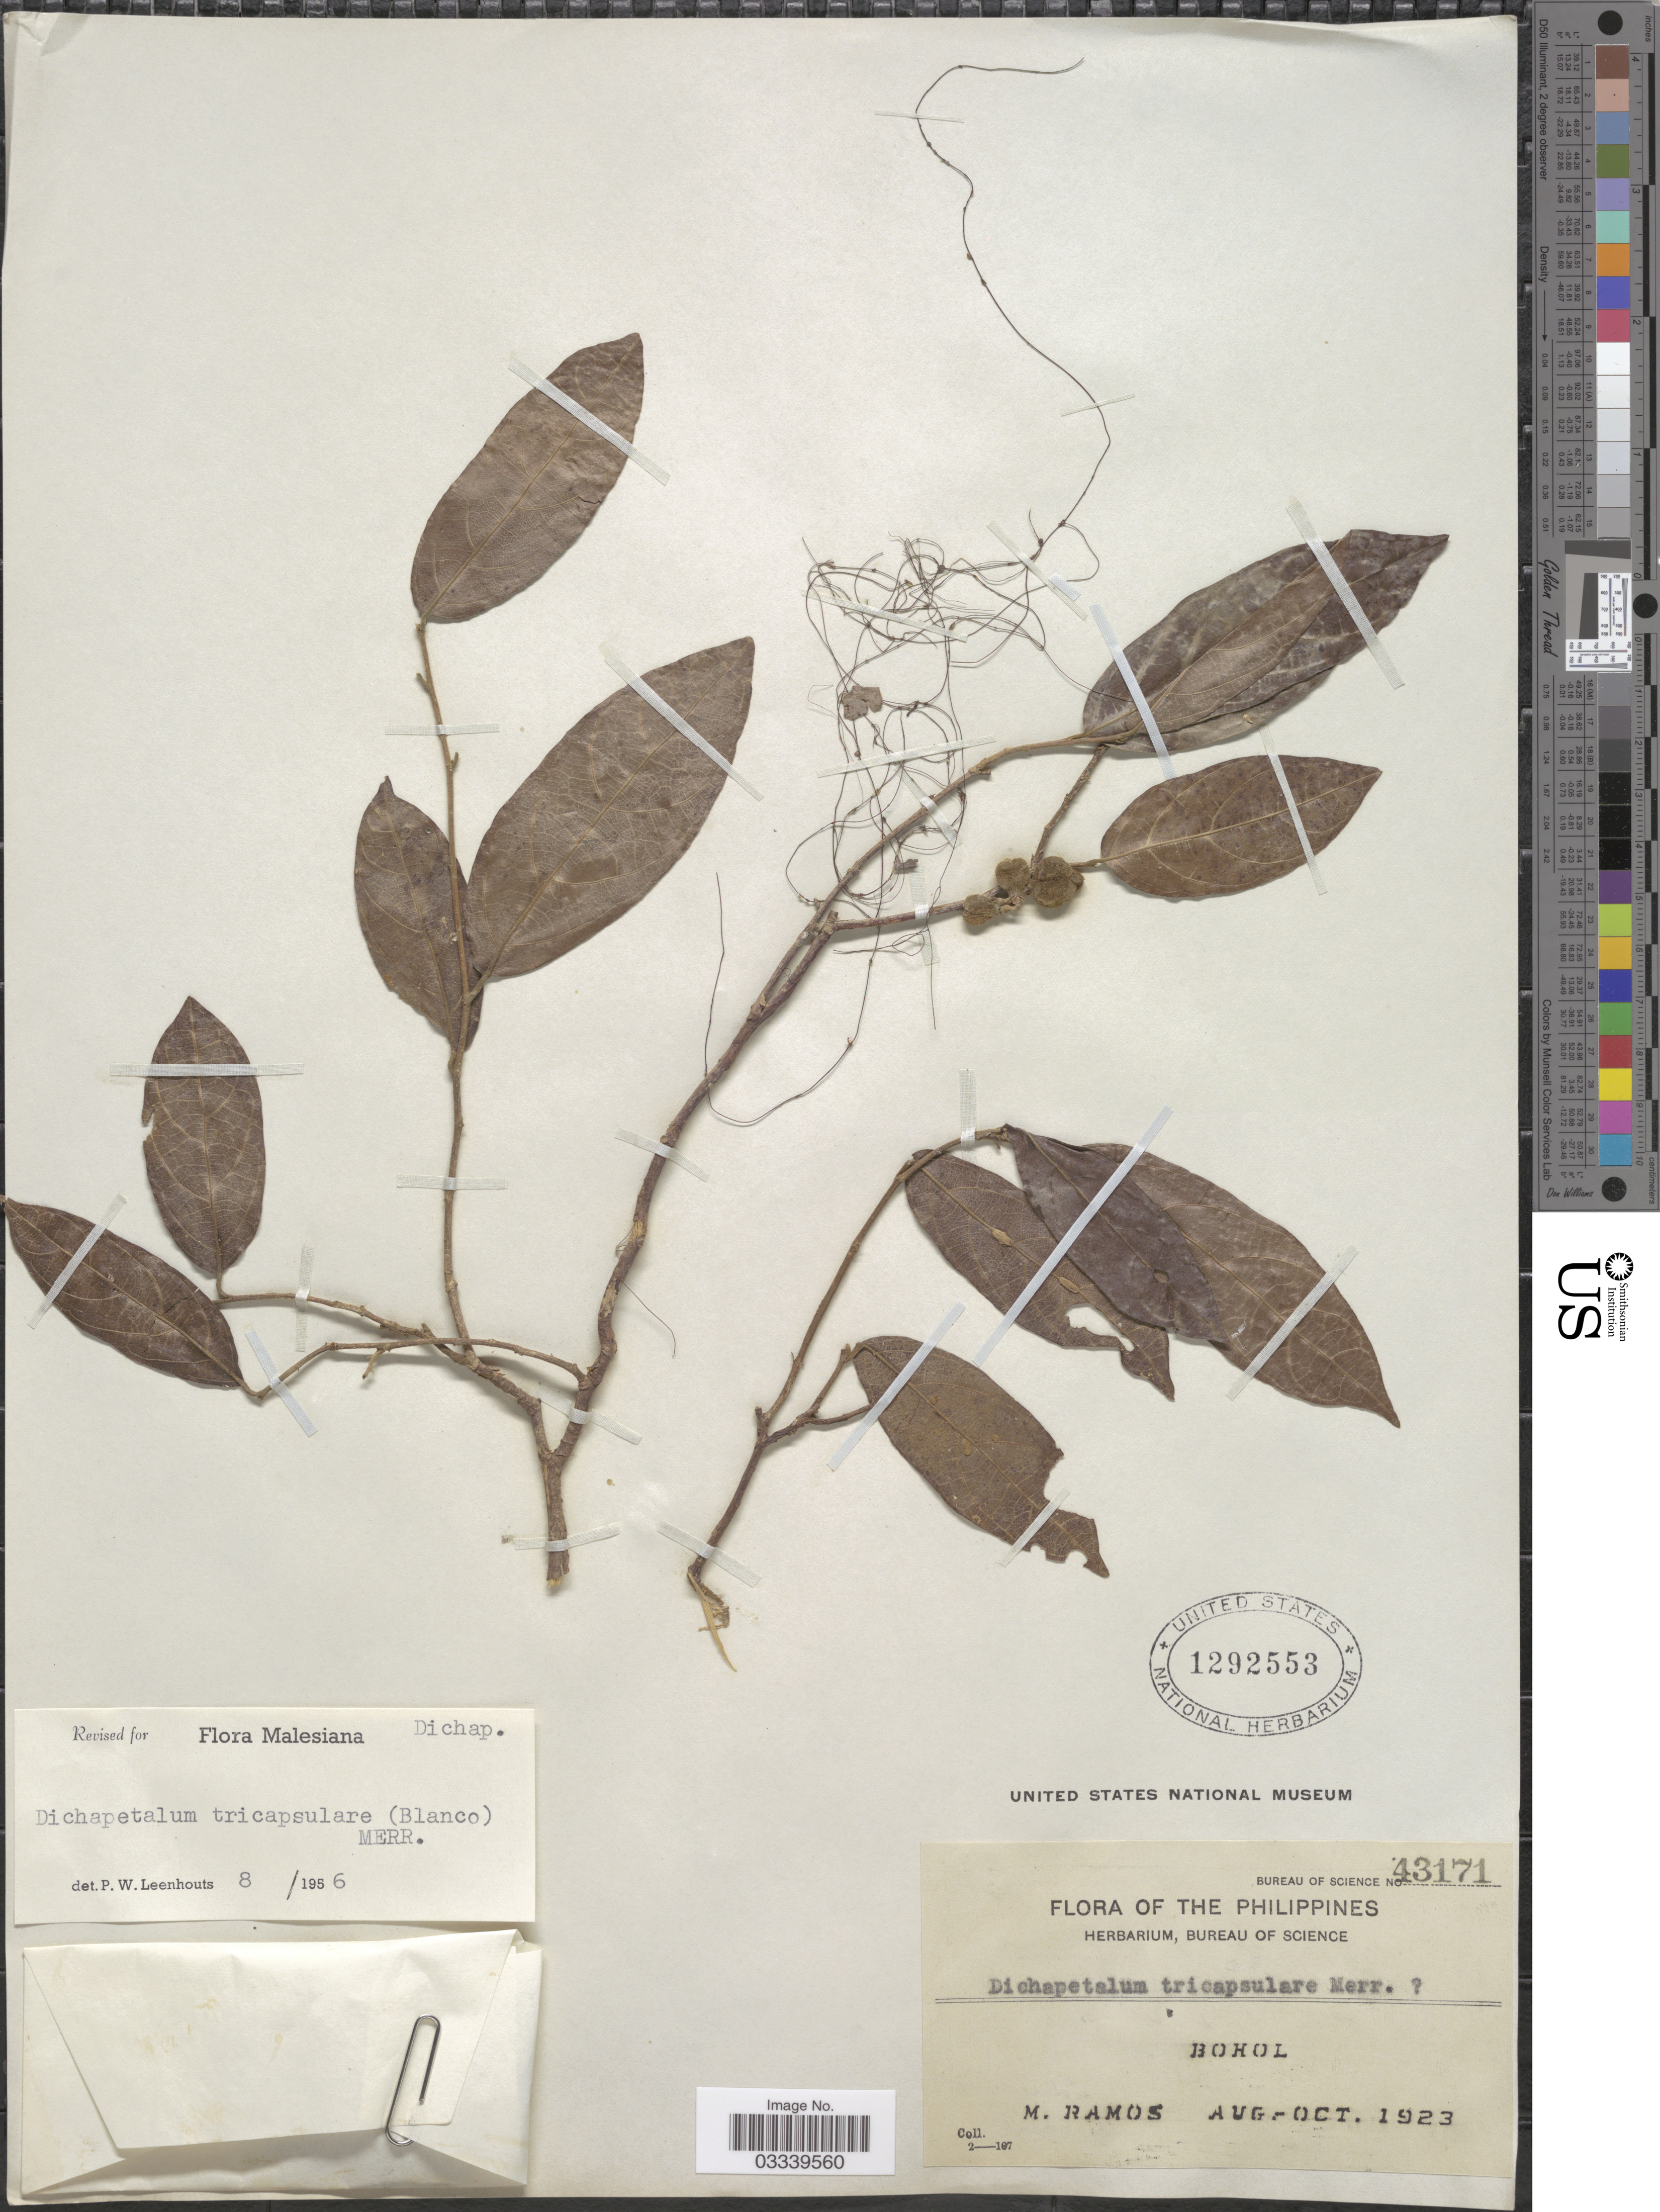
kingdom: Plantae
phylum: Tracheophyta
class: Magnoliopsida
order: Malpighiales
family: Dichapetalaceae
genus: Dichapetalum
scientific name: Dichapetalum tricapsulare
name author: (Blanco) Merr.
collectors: M. Ramos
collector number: Bureau of Science 43171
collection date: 1923-08/1923-10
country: Philippines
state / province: Central Visayas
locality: Bohol.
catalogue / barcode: US 1292553